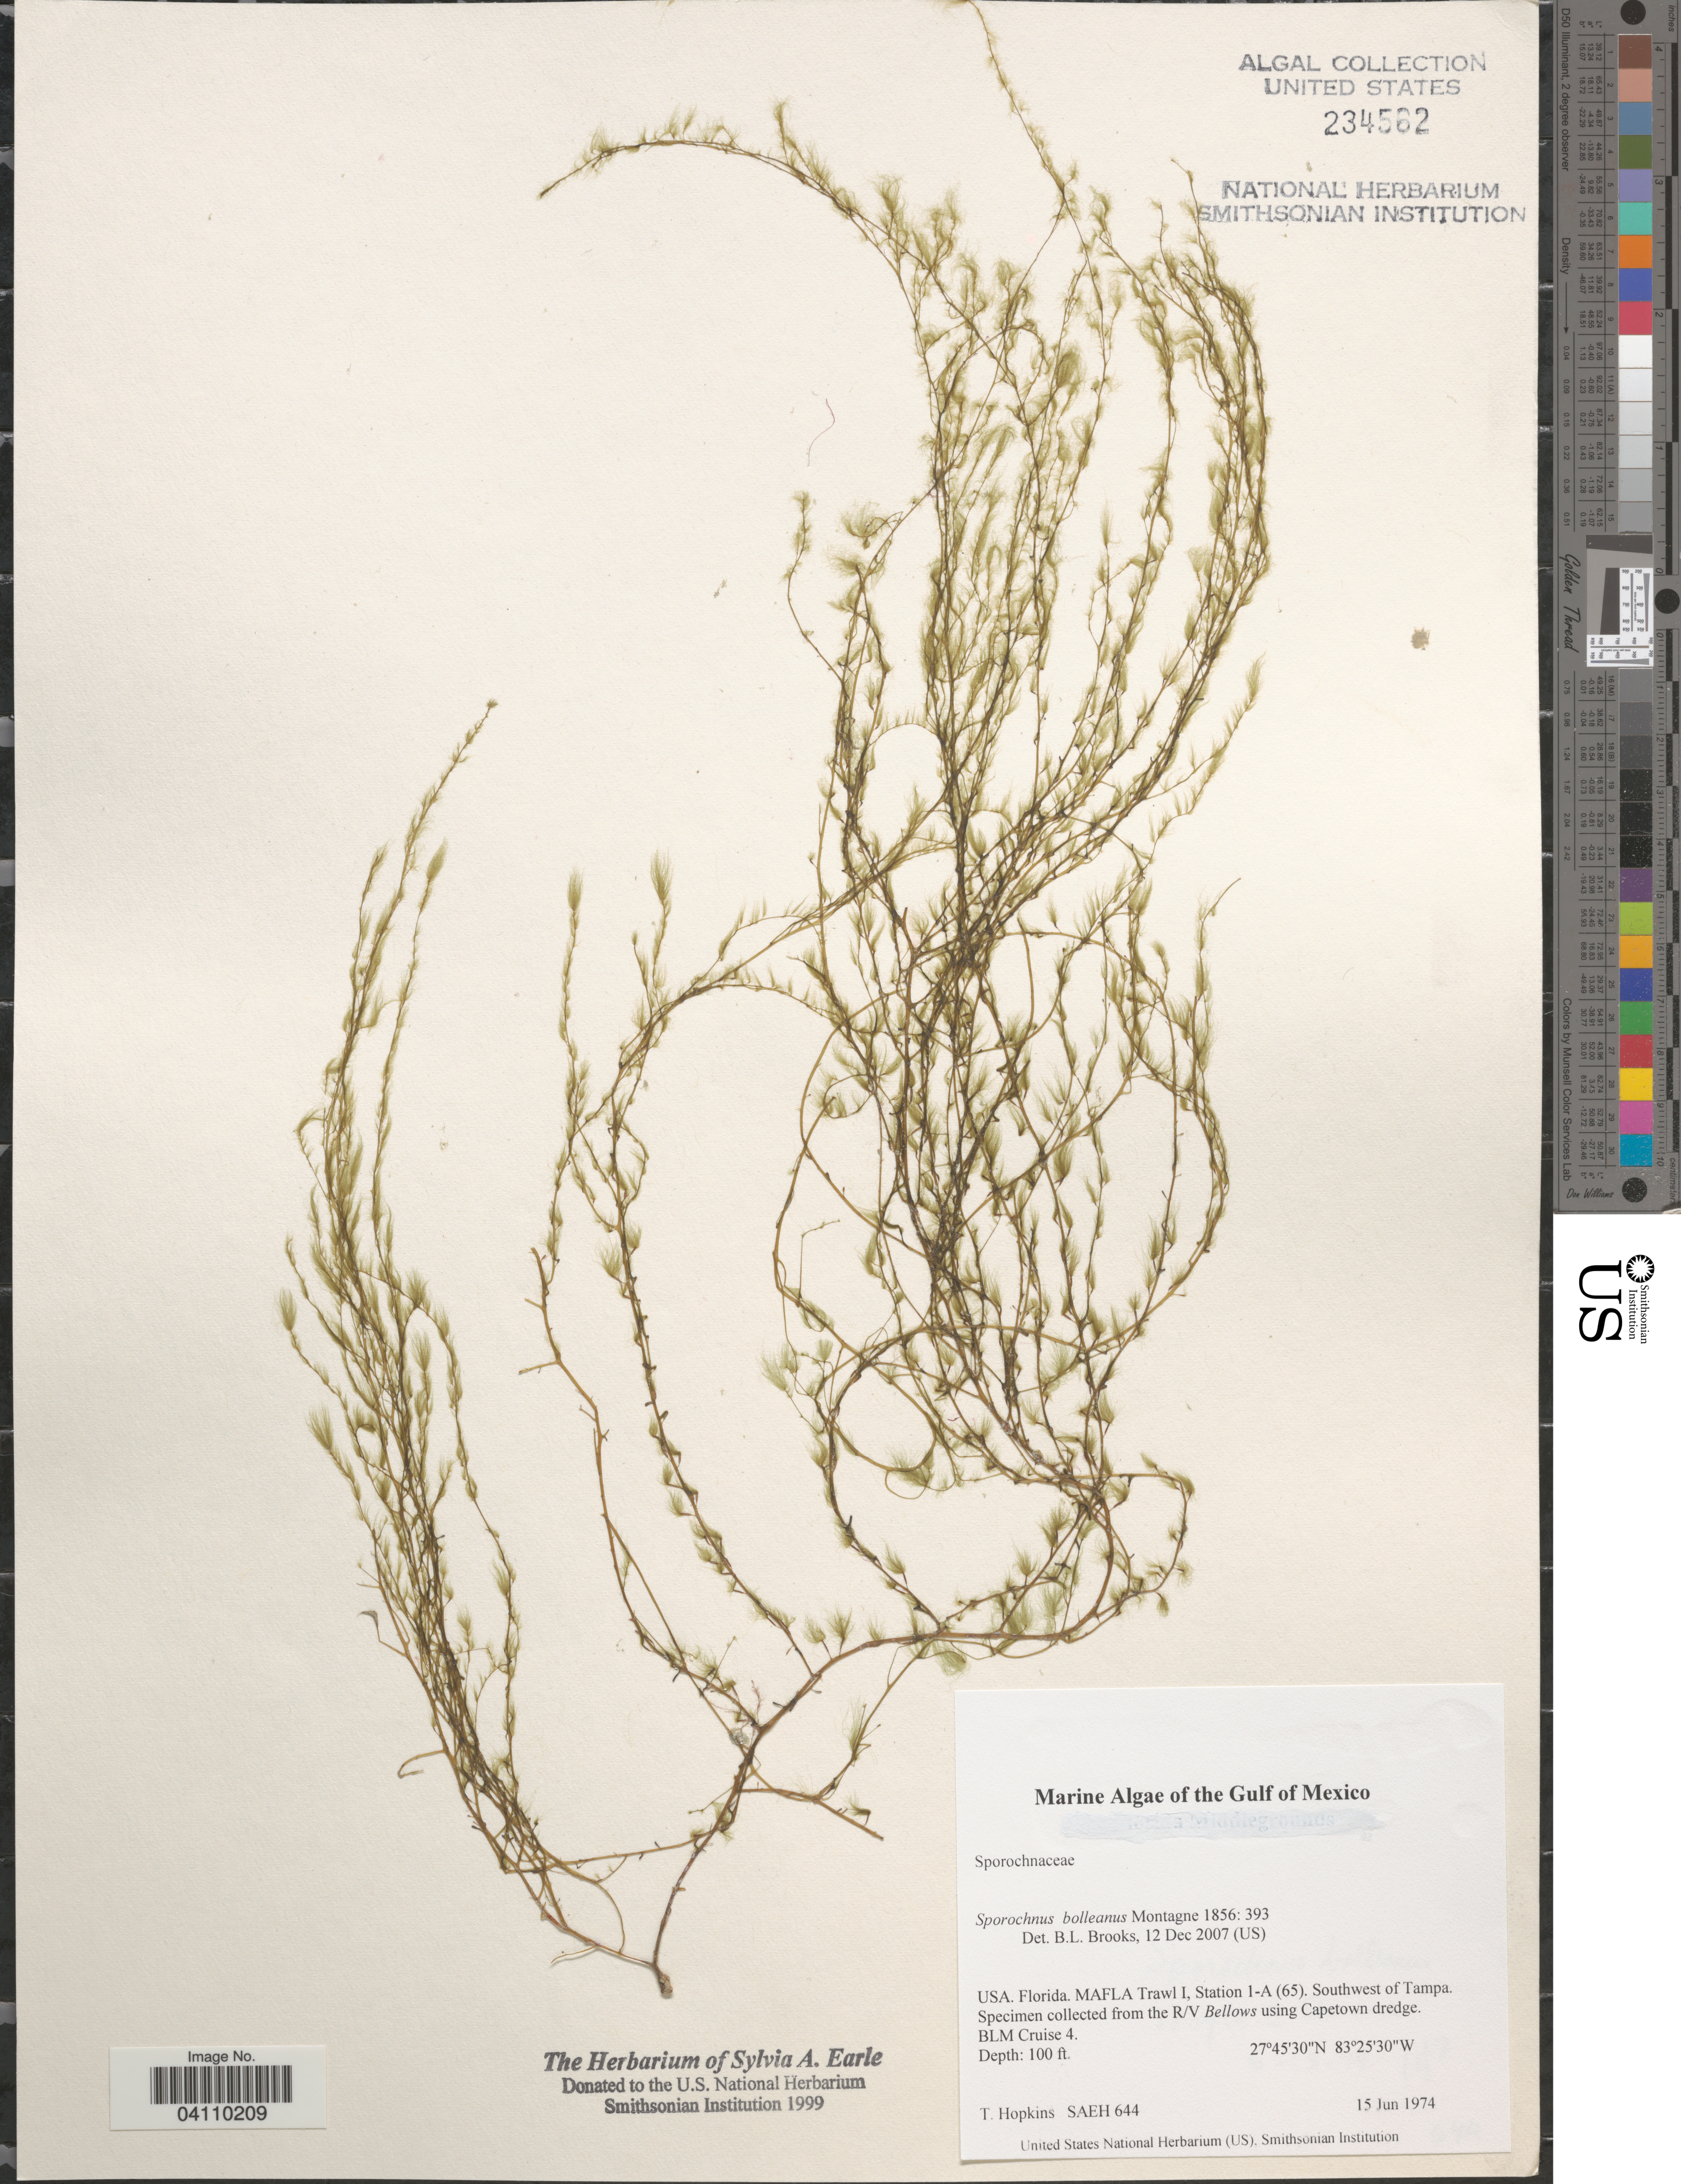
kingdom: Chromista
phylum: Ochrophyta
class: Phaeophyceae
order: Sporochnales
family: Sporochnaceae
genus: Sporochnus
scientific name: Sporochnus bolleanus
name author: Mont.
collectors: T. Hopkins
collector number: SAEH644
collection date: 1974-06-15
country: United States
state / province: Florida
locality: The Gulf of Mexico. MAFLA Trawl I, Station 1-A (65). Southwest of Tampa. The R/V Bellows using Capetown dredge. BLM Cruise 4.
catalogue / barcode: US 234562